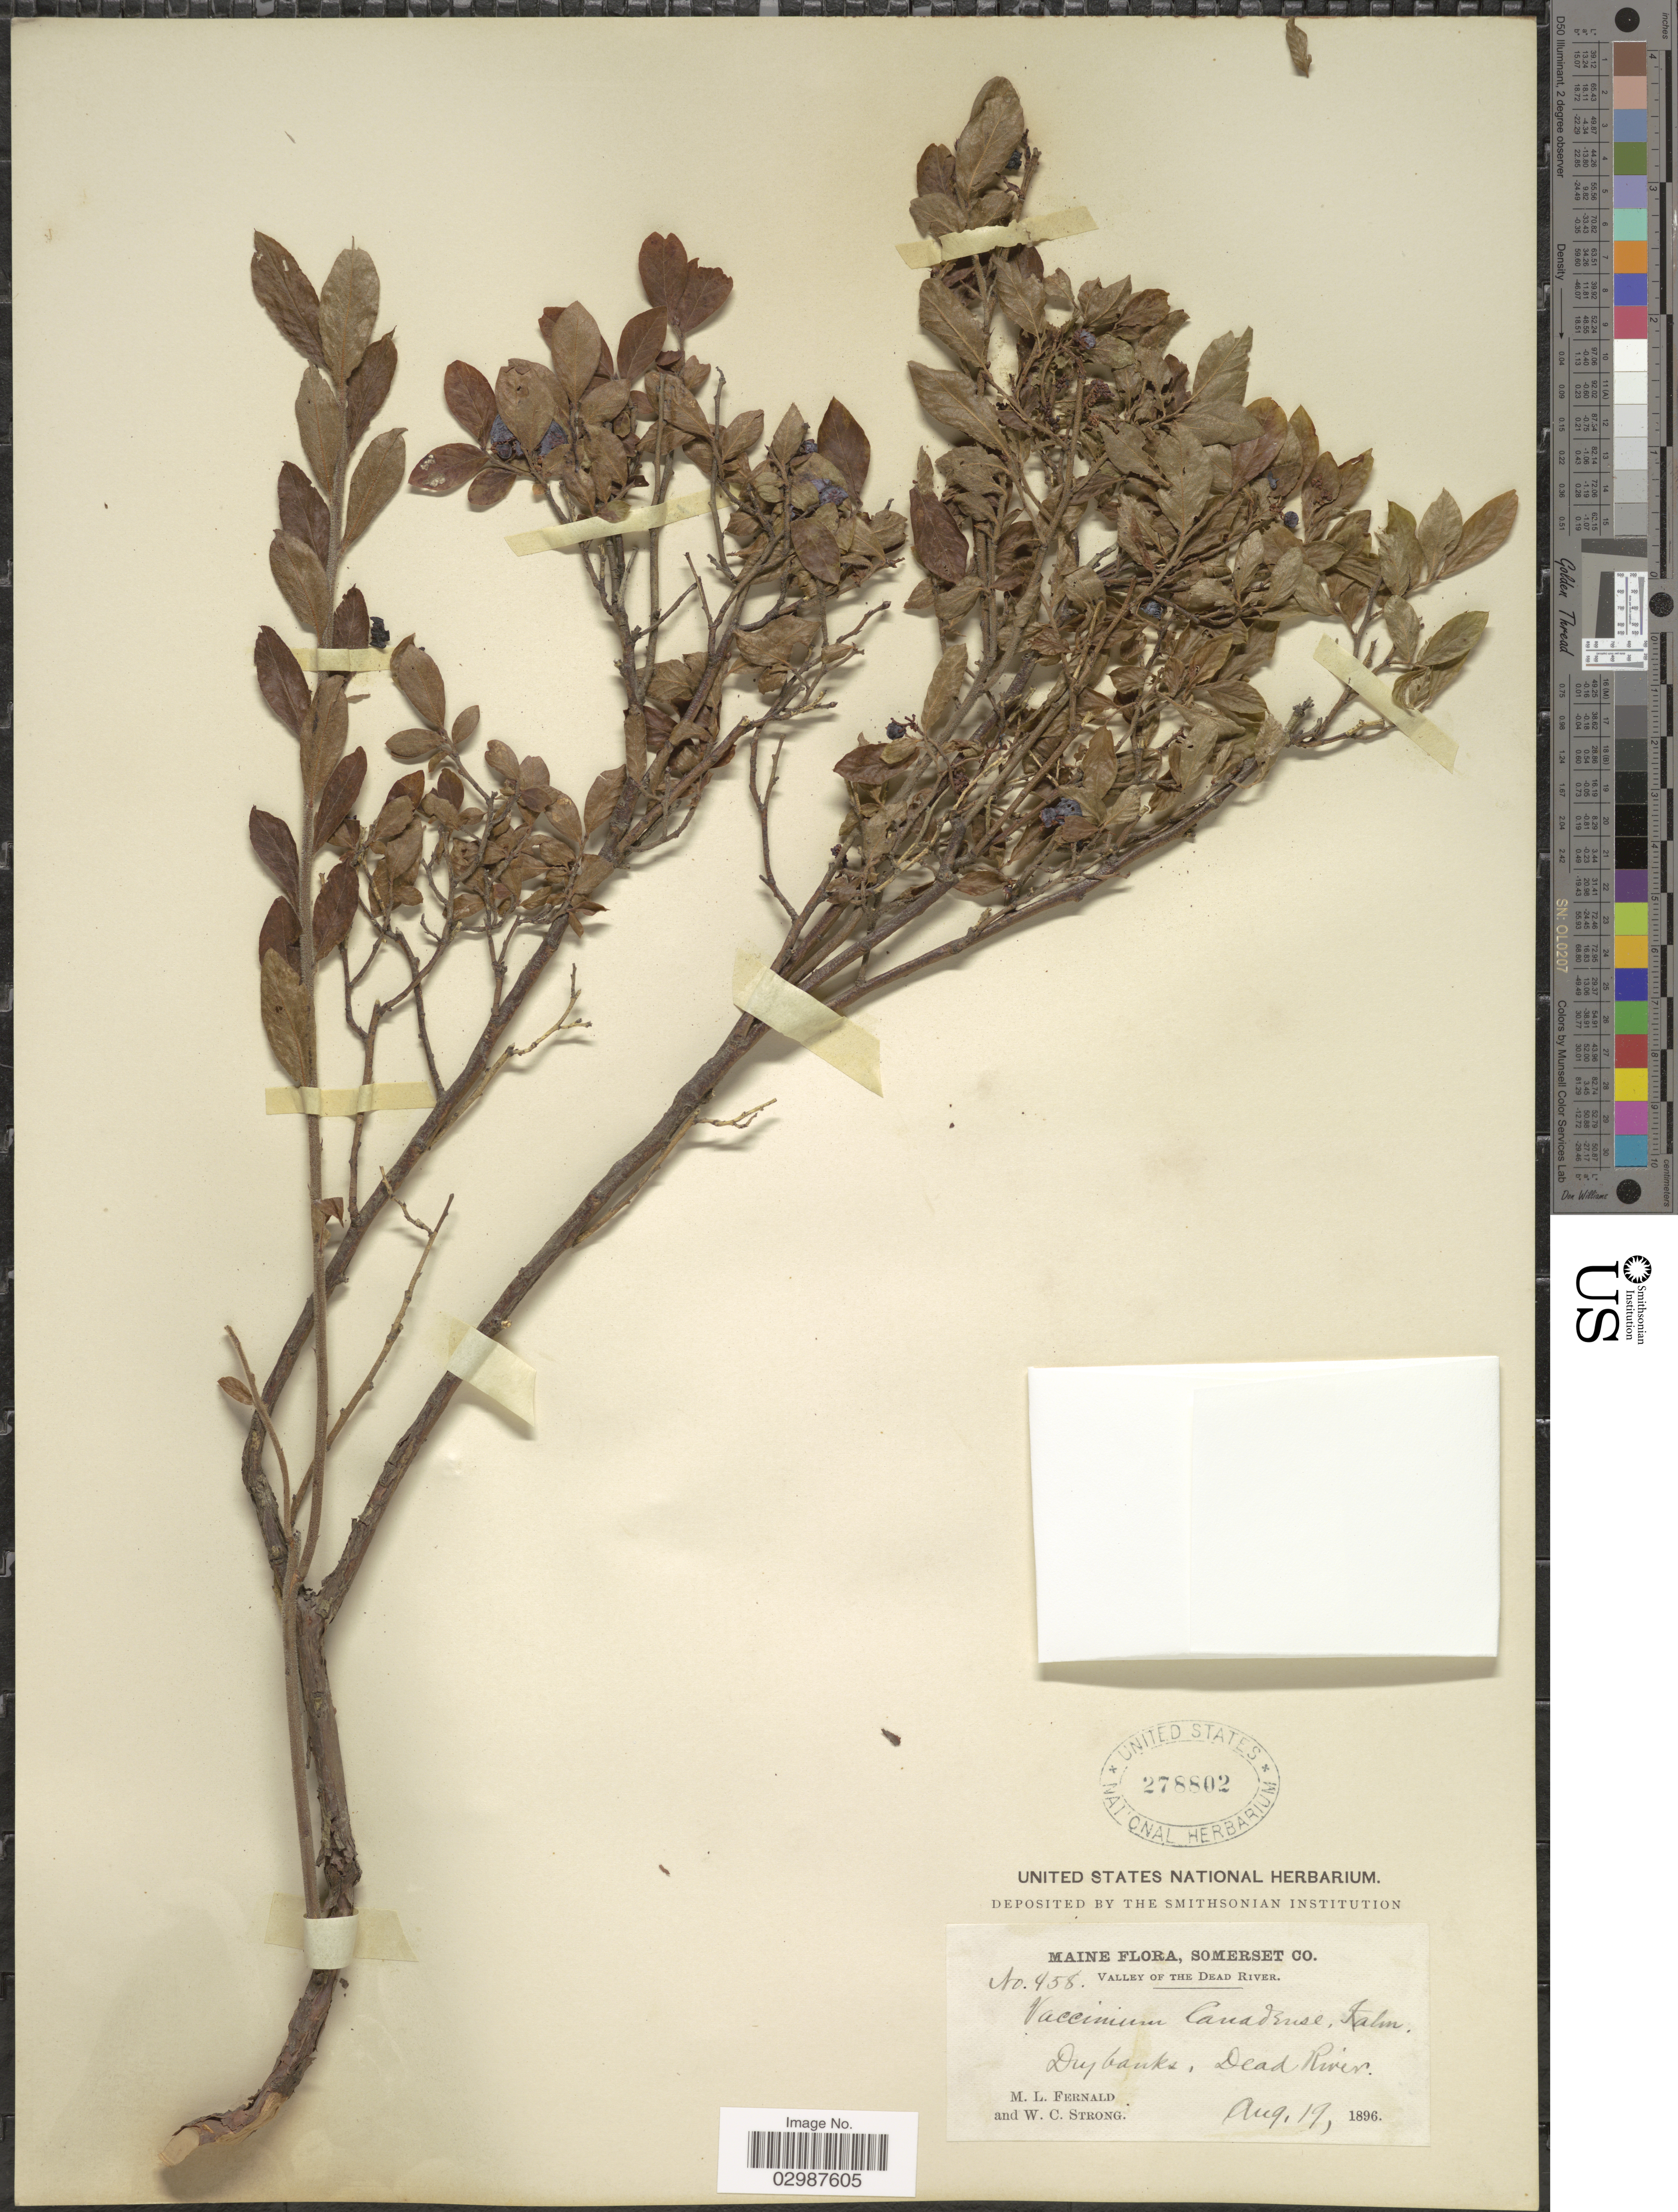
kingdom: Plantae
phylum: Tracheophyta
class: Magnoliopsida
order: Ericales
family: Ericaceae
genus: Vaccinium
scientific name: Vaccinium canadense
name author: Kalm ex Richardson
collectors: M. L. Fernald & W. C. Strong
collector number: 958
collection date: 1896-08-19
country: United States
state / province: Maine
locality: Somerset Co. Valley of the Dead River. Dead River.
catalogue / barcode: US 278802